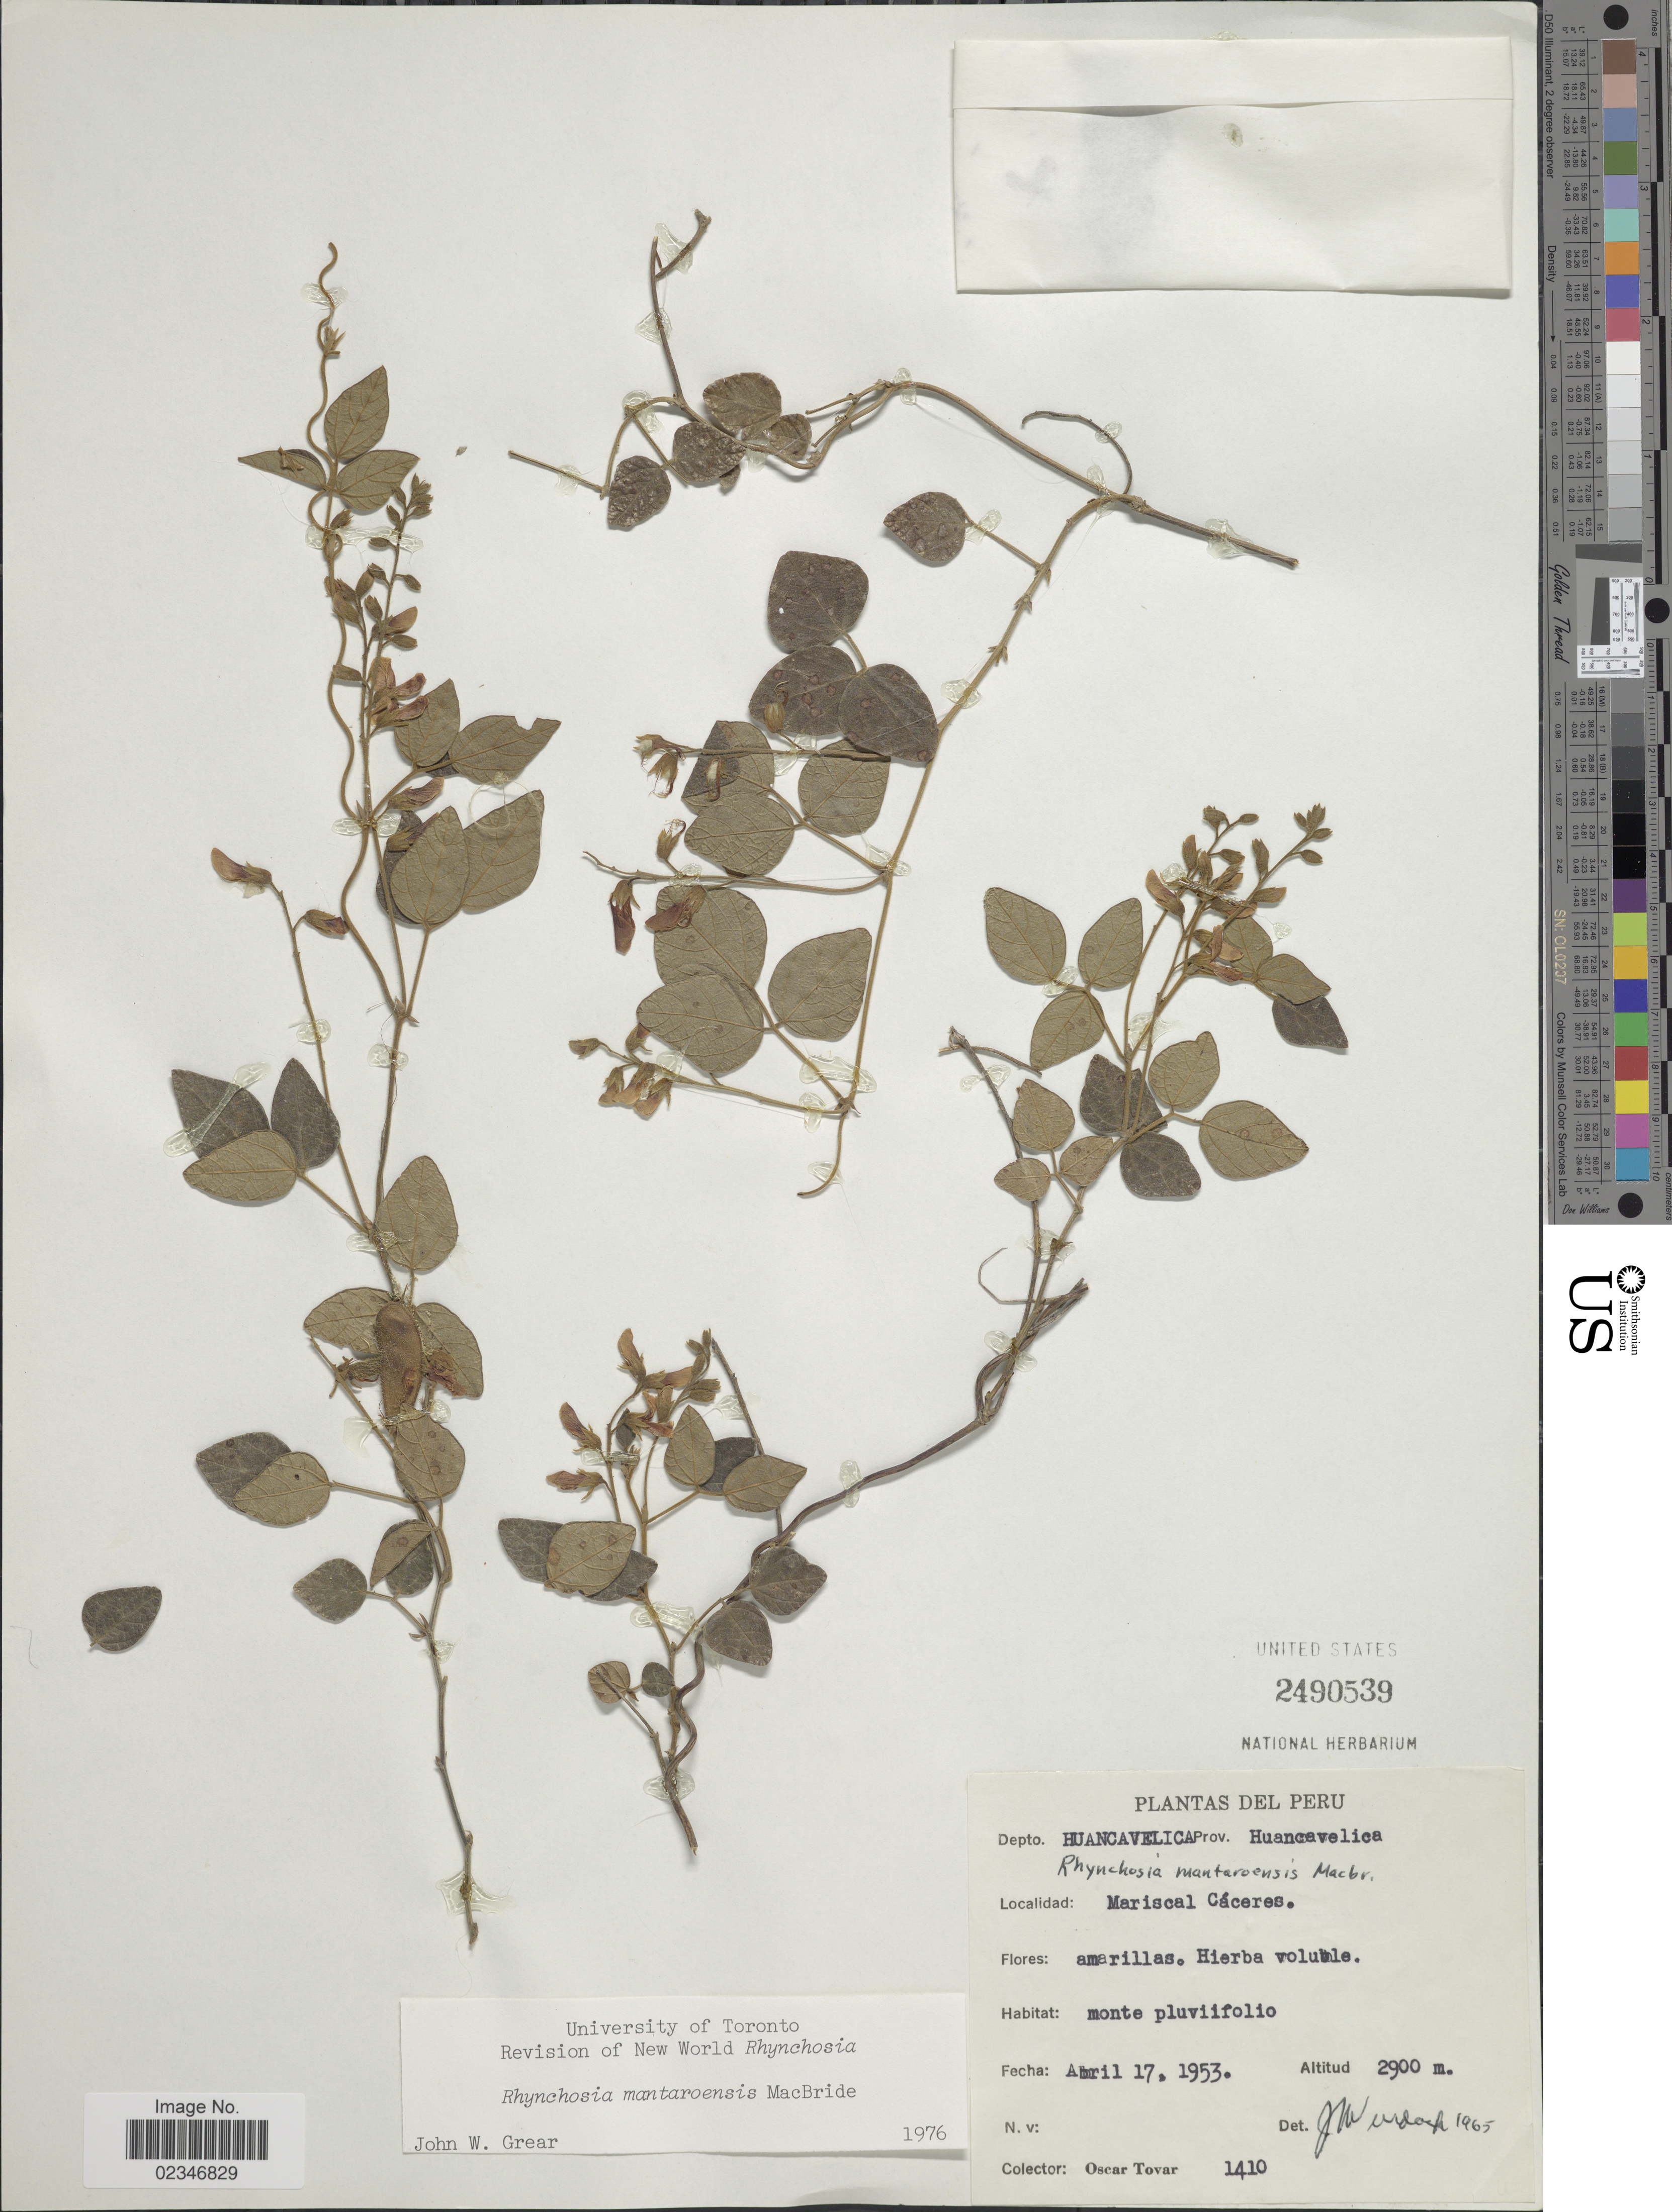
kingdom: Plantae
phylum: Tracheophyta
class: Magnoliopsida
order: Fabales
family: Fabaceae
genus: Rhynchosia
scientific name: Rhynchosia mantaroensis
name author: J.F. Macbr.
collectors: Ó. Tovar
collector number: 1410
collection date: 1953-04-17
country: Peru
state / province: Huancavelica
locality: Prov. Huancavelica, Mariscal Caceres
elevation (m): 2900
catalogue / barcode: US 2490539